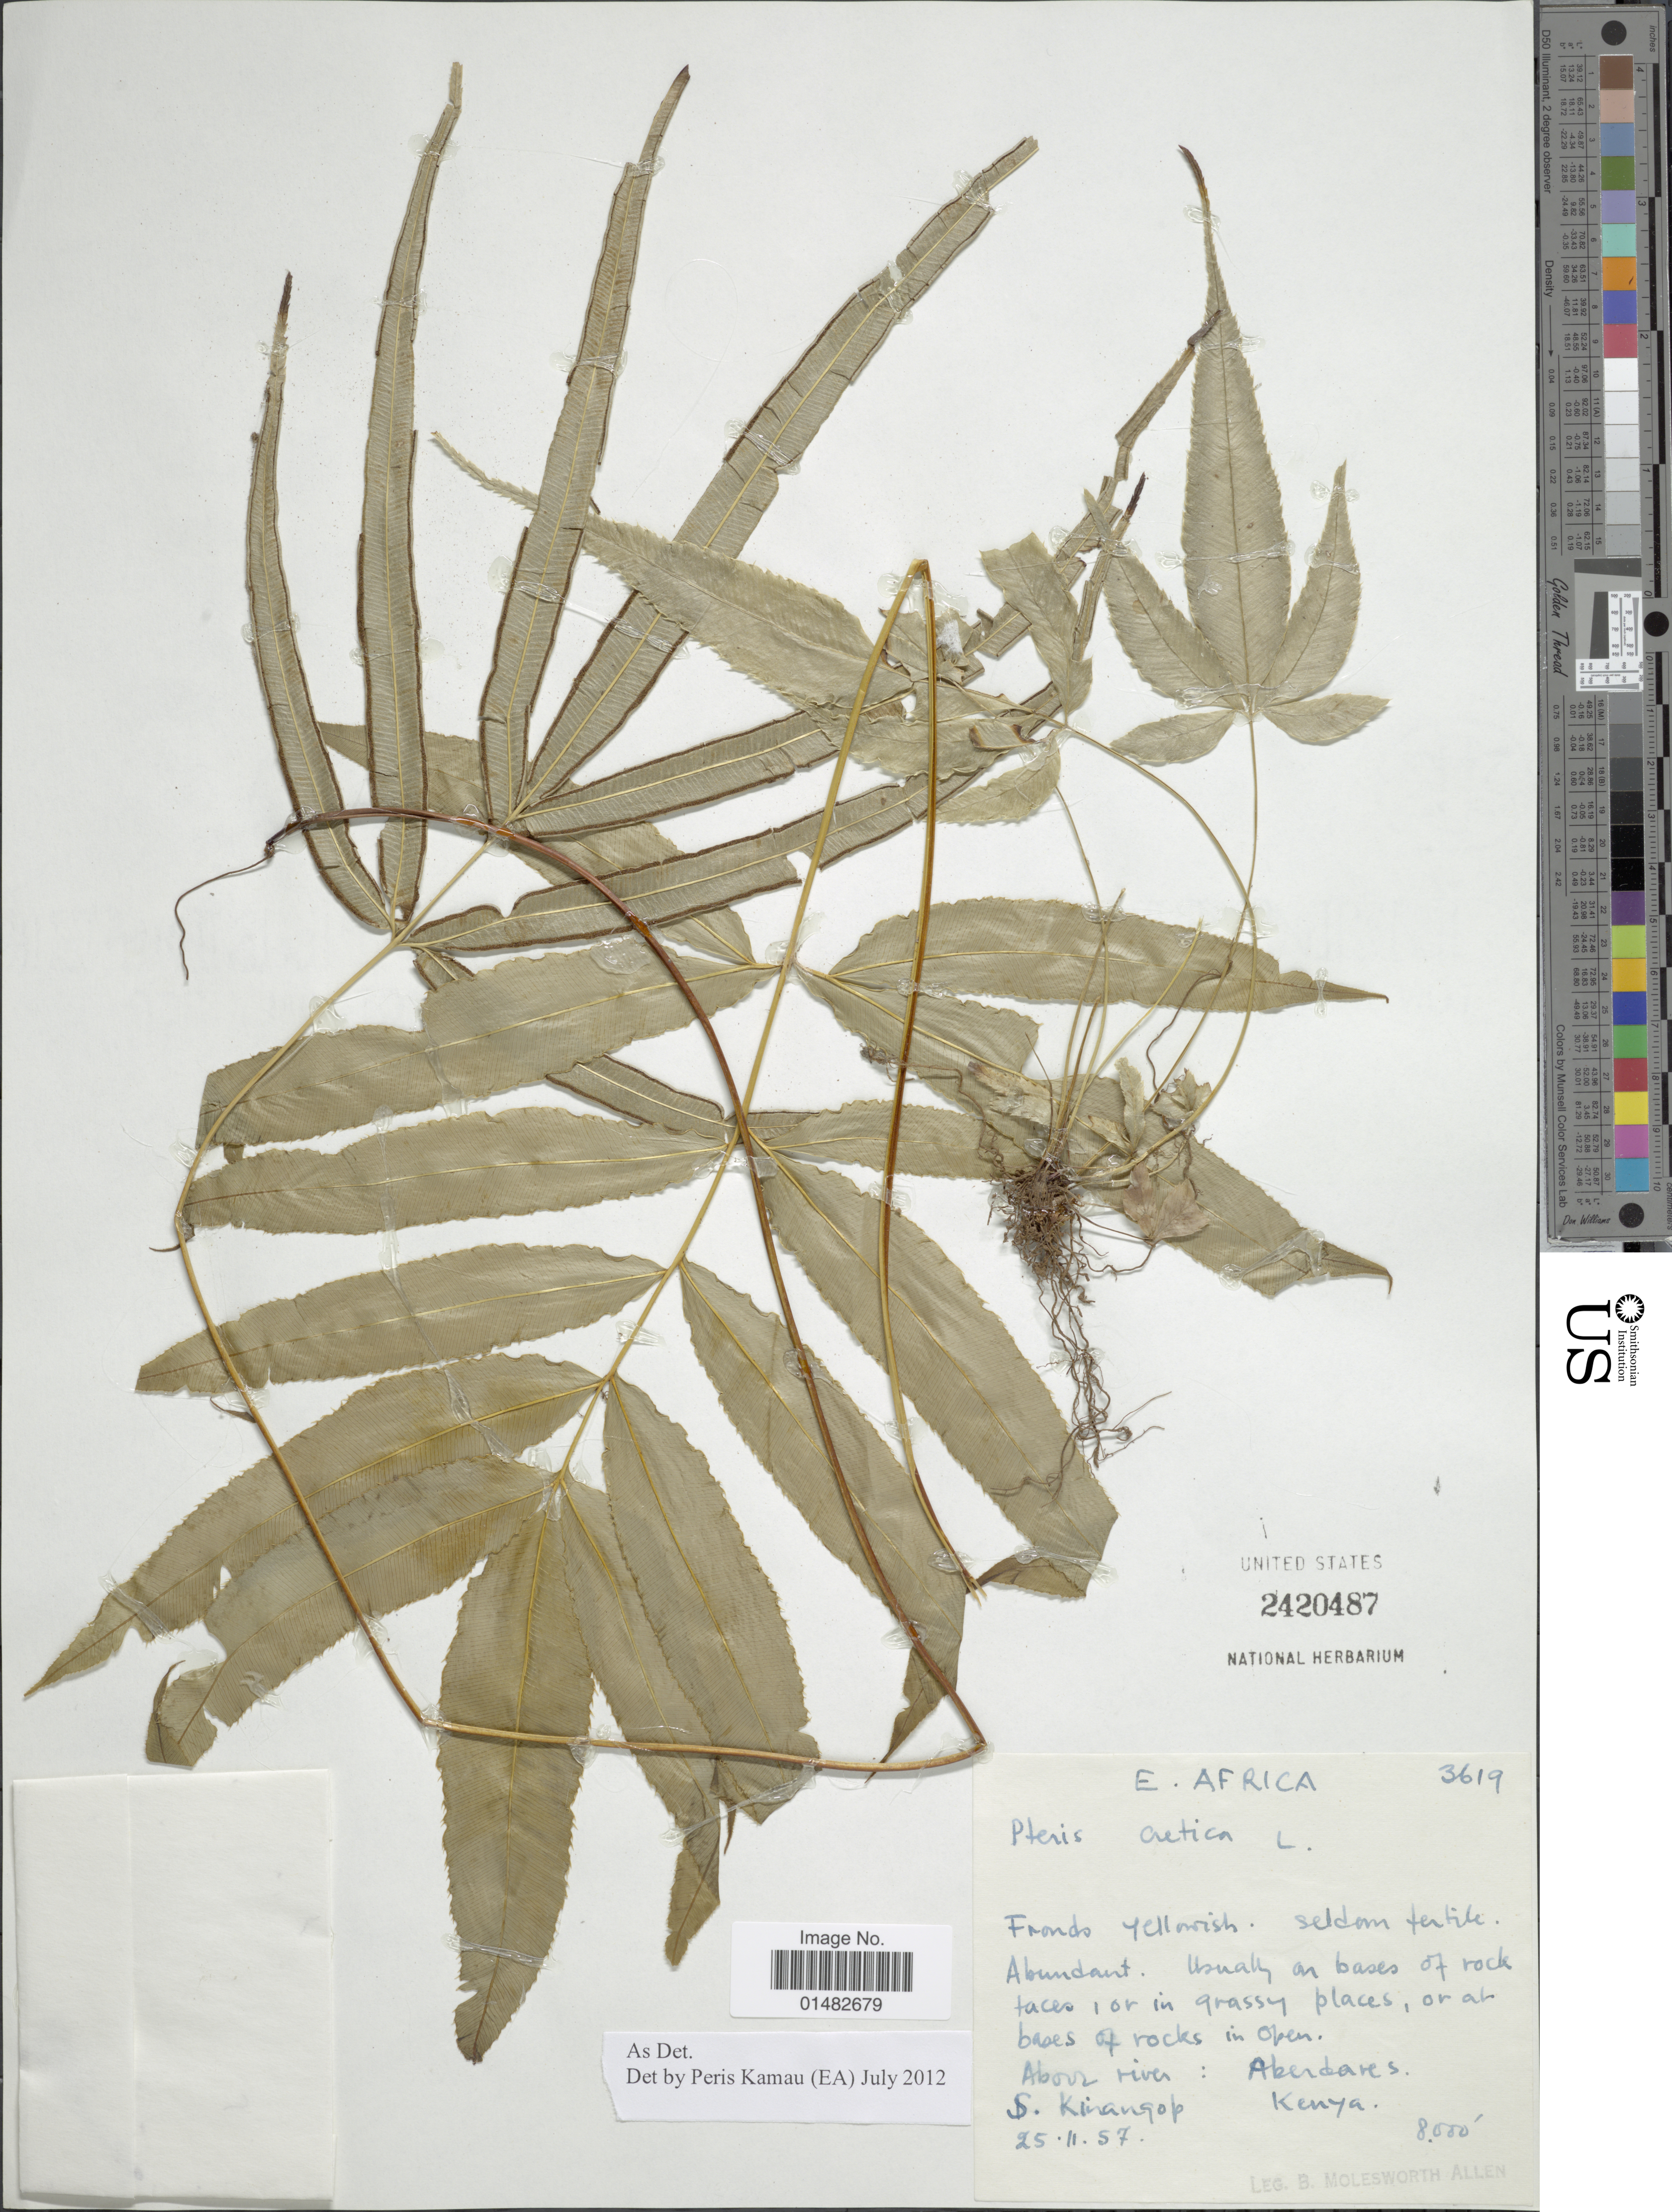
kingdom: Plantae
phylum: Tracheophyta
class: Polypodiopsida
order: Polypodiales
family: Pteridaceae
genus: Pteris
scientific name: Pteris cretica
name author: L.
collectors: B. E. G. Molesworth-Allen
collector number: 3619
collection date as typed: Transcribed d/m/y: 25/11/57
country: Kenya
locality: East Africa, S. Kinangop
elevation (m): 2438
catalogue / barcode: US 2420487